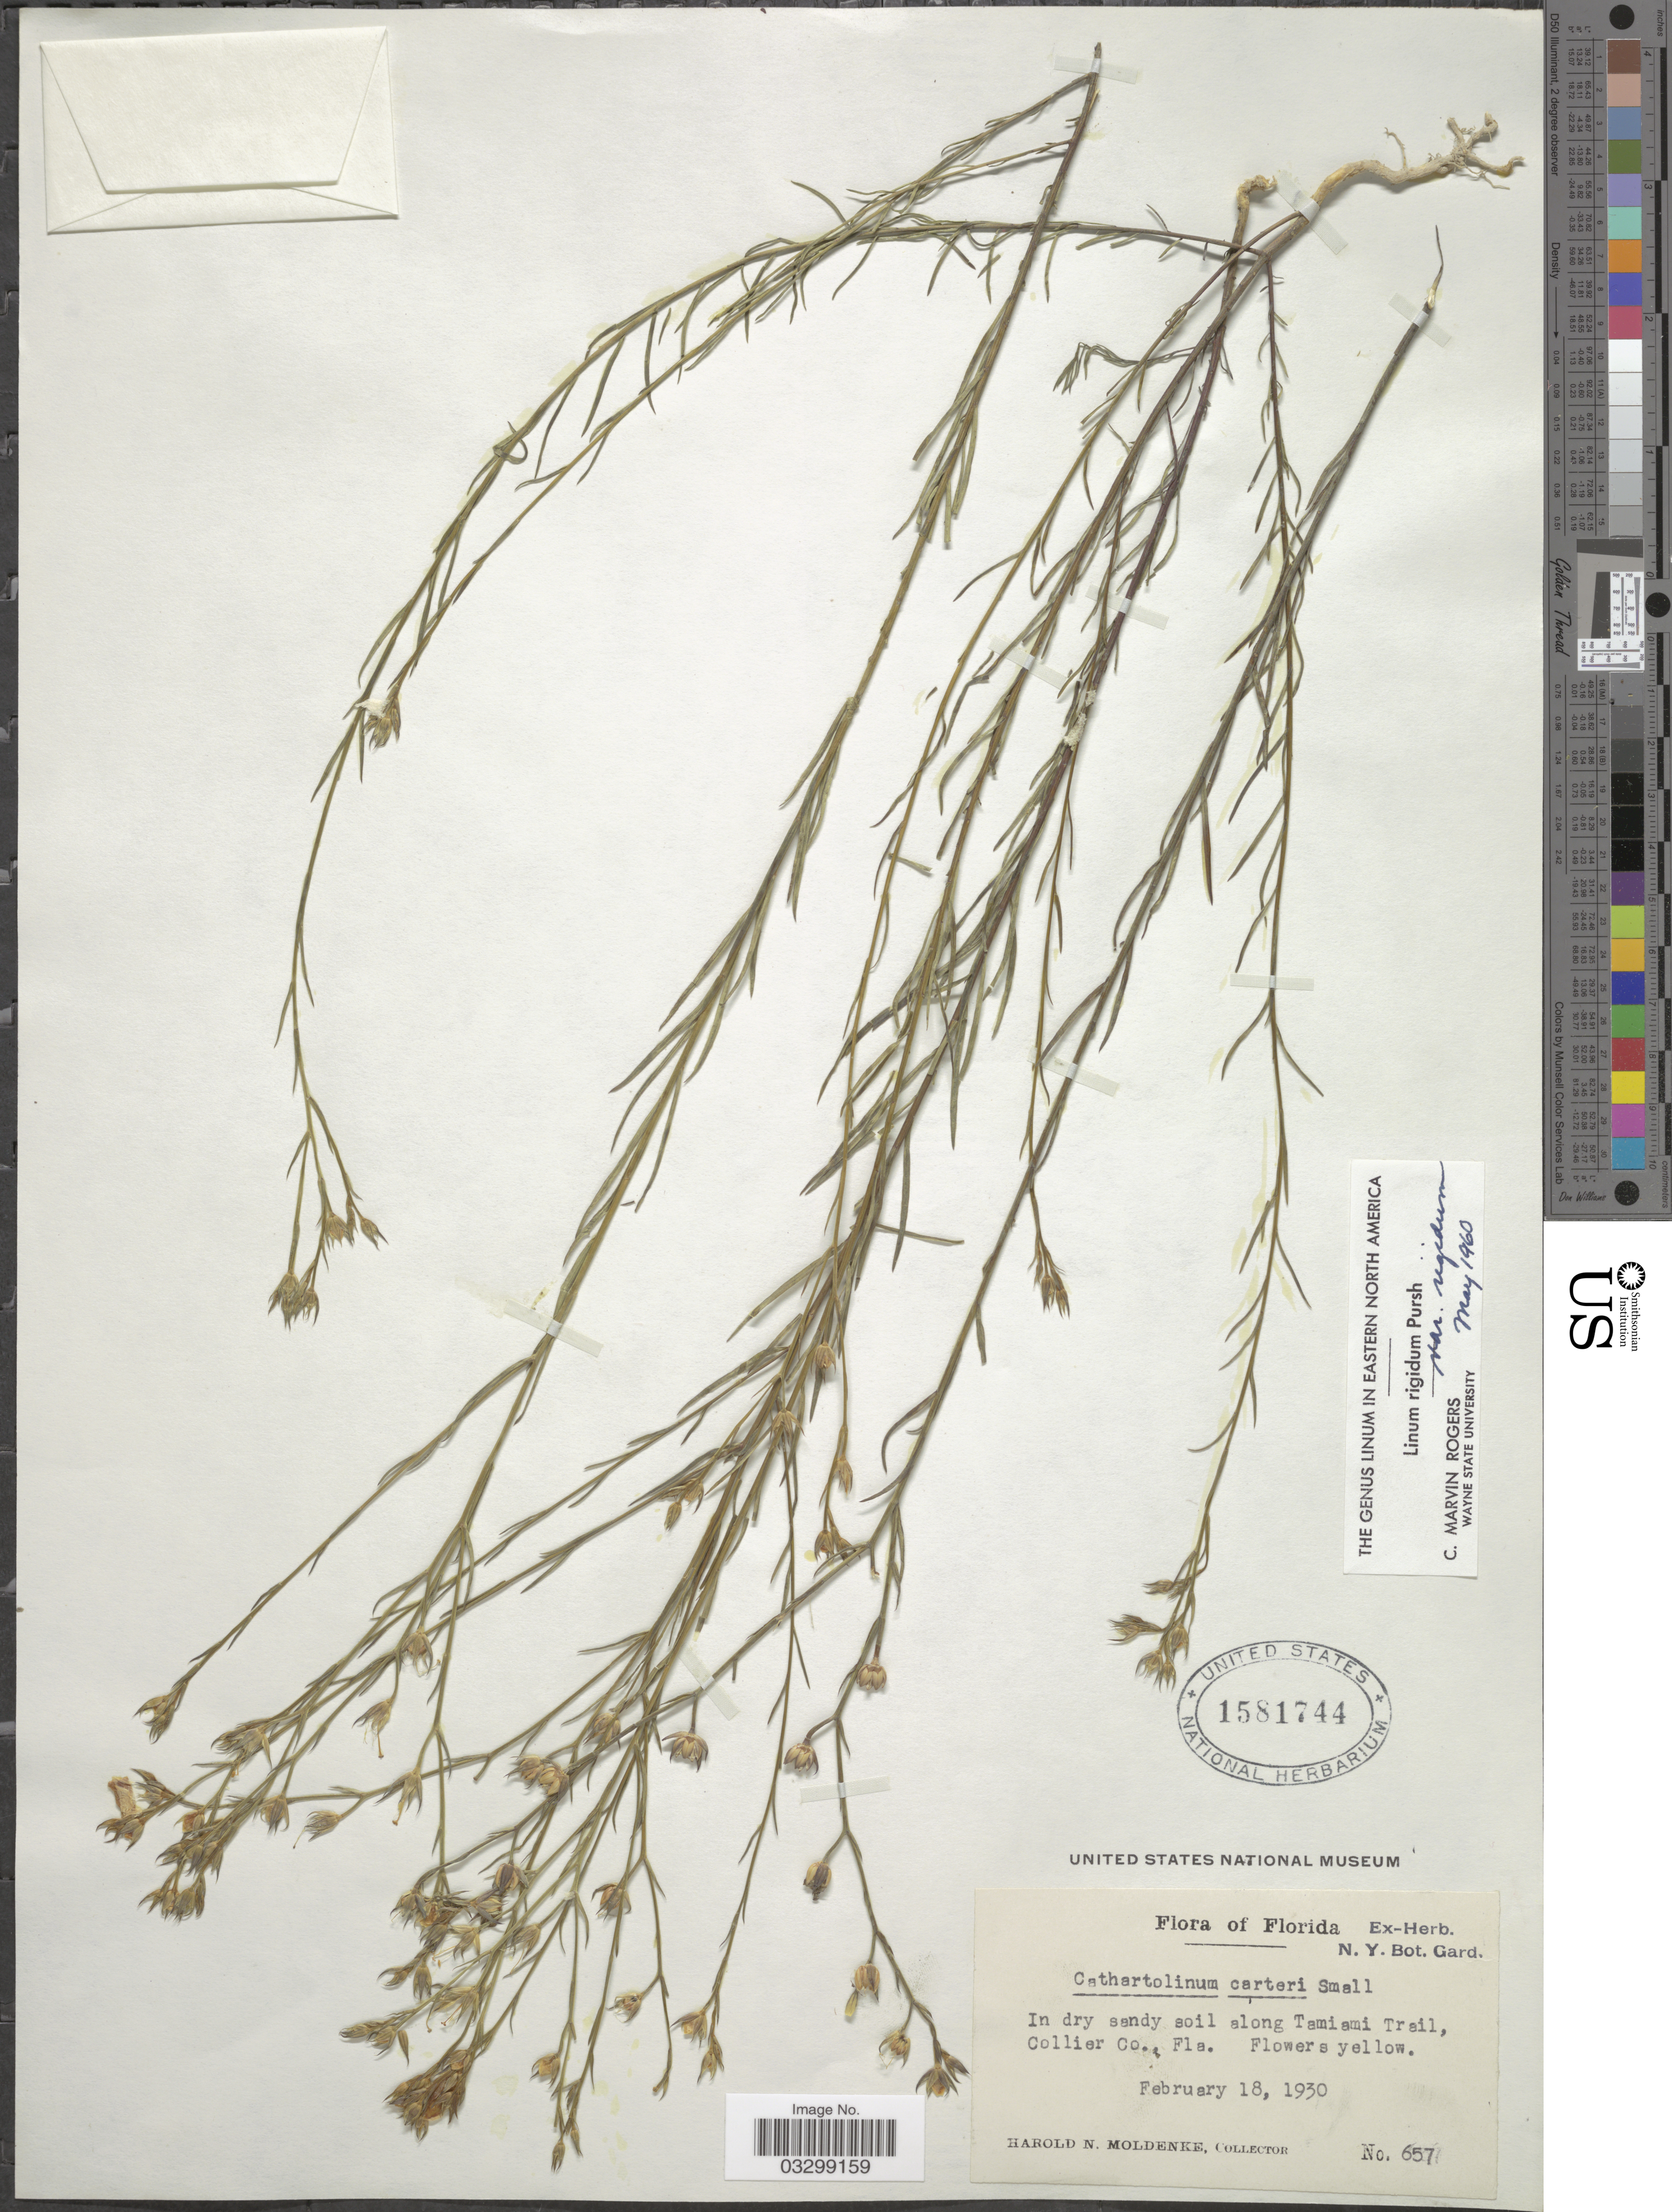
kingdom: Plantae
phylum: Tracheophyta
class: Magnoliopsida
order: Malpighiales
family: Linaceae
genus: Linum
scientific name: Linum rigidum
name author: Pursh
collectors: H. N. Moldenke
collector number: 657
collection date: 1930-02-18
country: United States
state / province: Florida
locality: Along Tamiami Trail, Collier Co.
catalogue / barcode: US 1581744